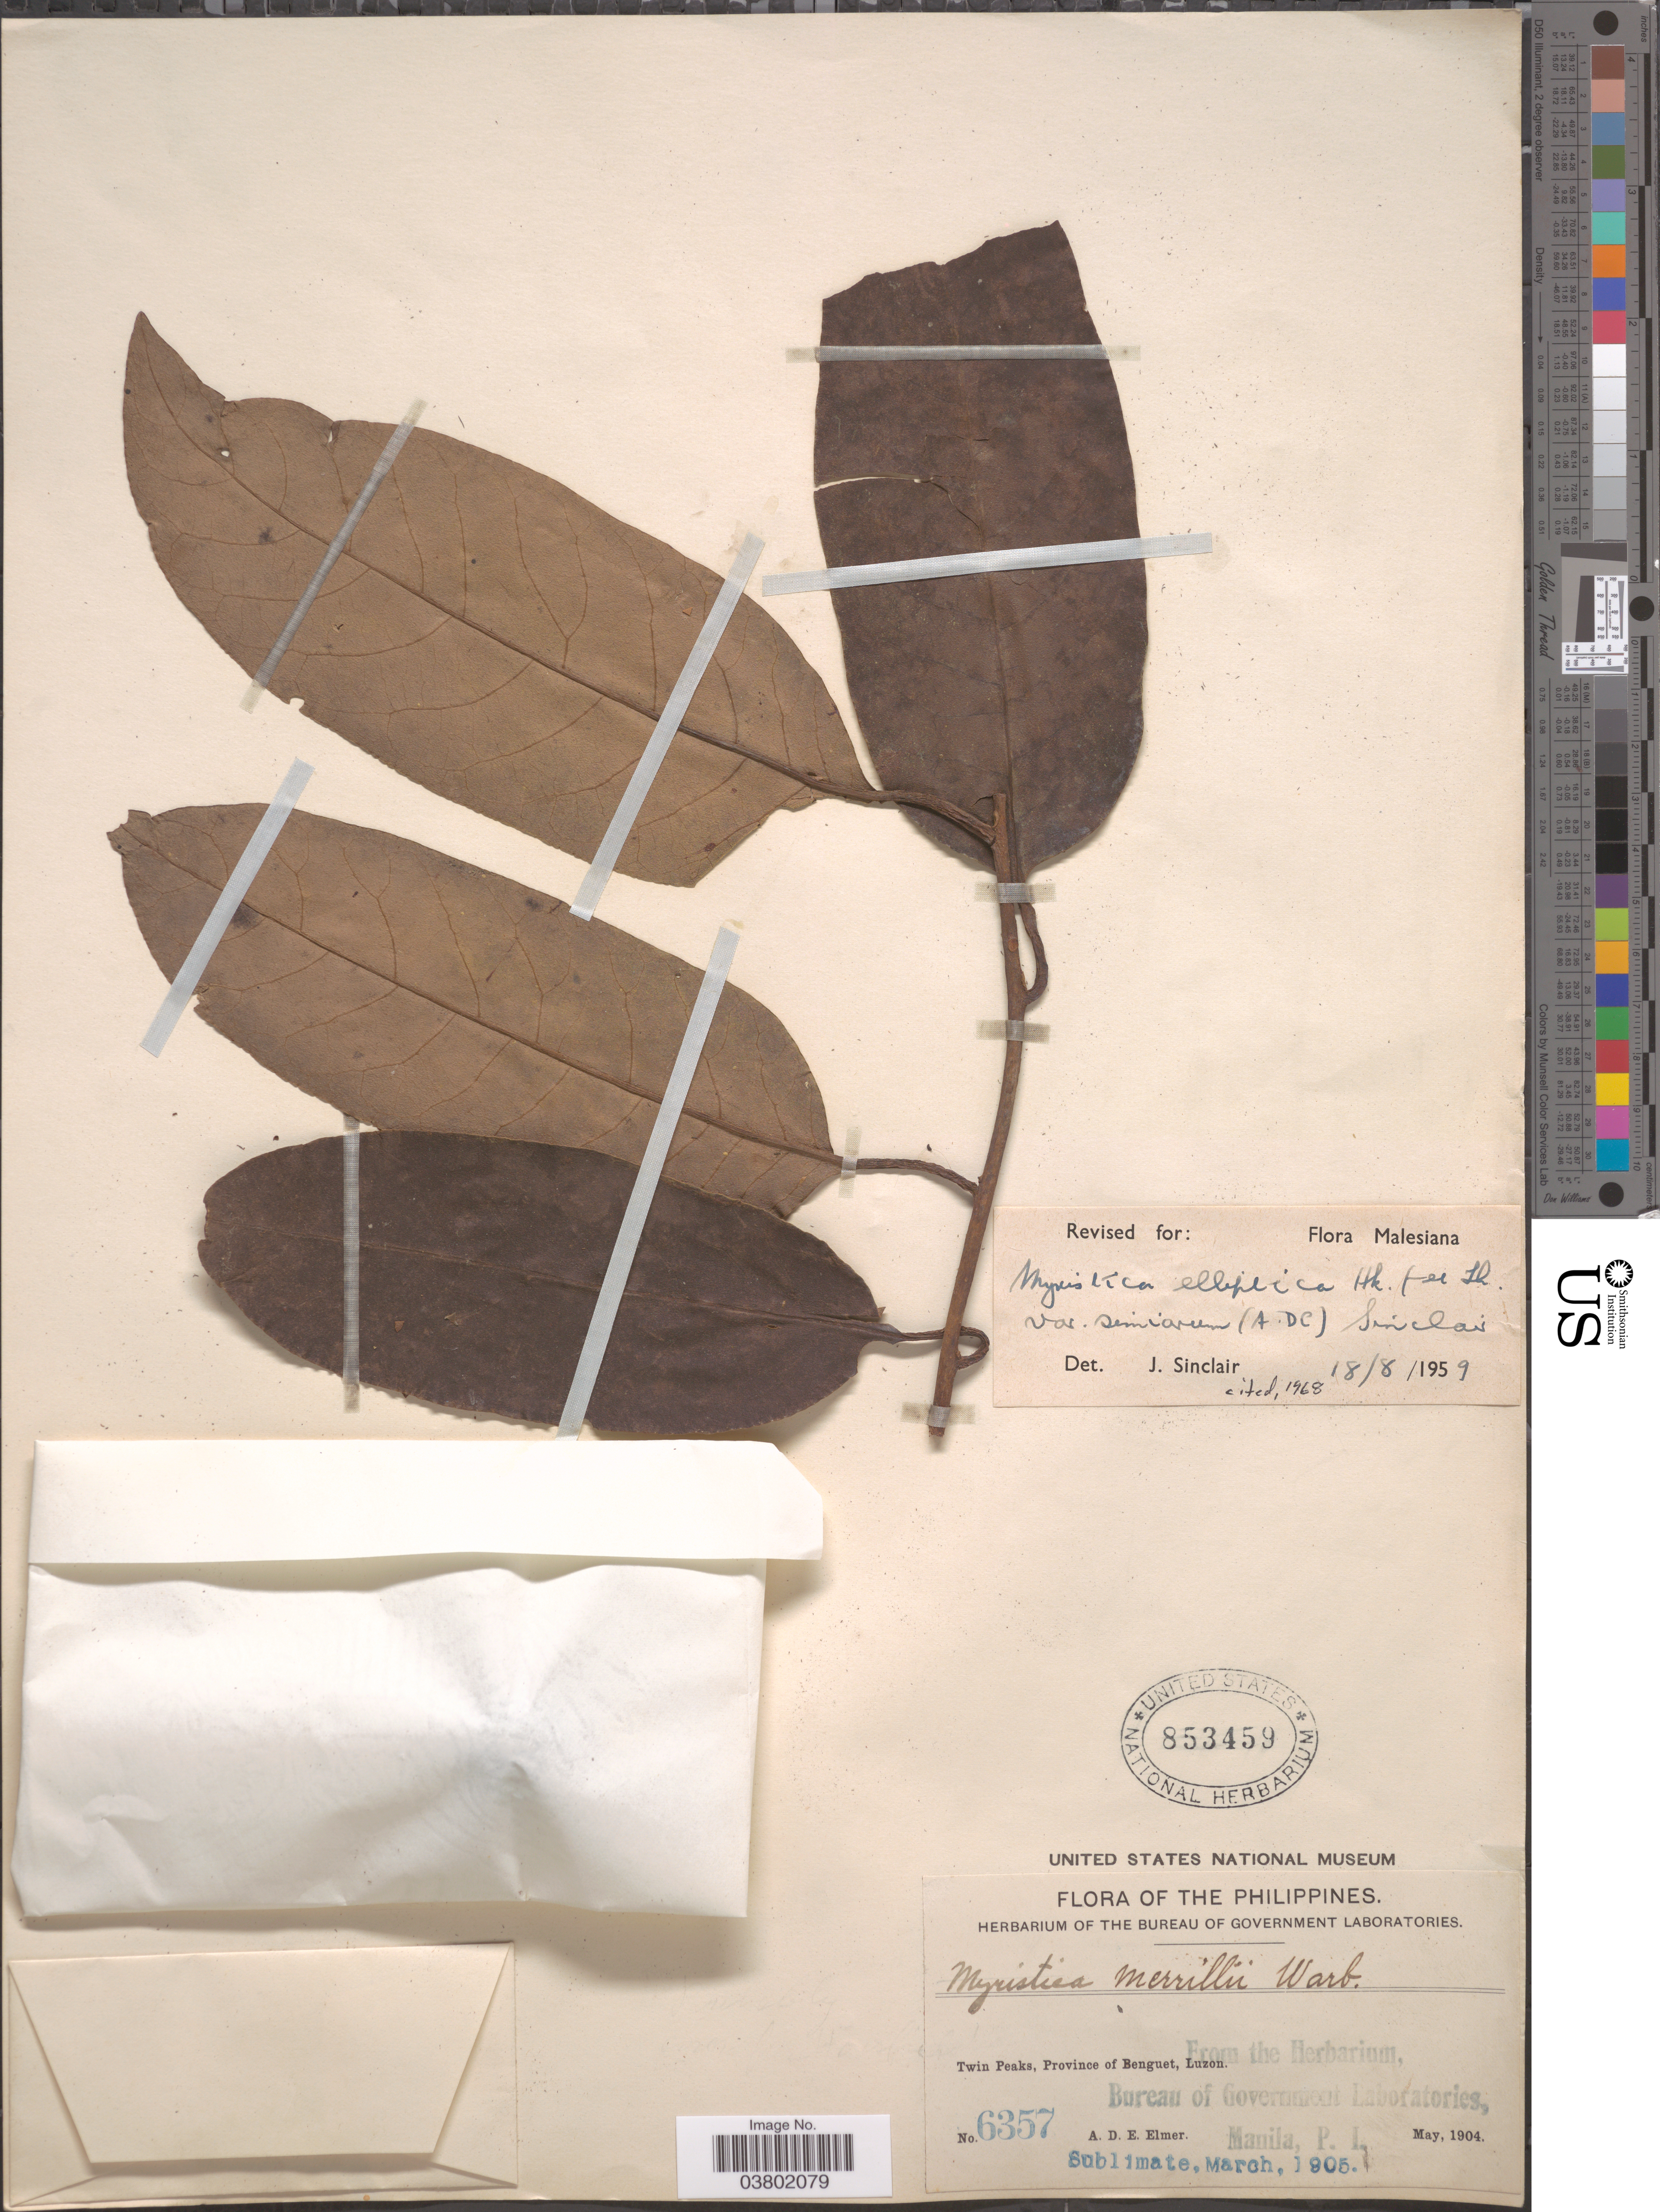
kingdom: Plantae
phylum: Tracheophyta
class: Magnoliopsida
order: Magnoliales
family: Myristicaceae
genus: Myristica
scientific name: Myristica elliptica var. simiarum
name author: (A. DC.) J. Sinclair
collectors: A. D. E. Elmer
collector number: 6357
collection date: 1904-05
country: Philippines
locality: Twin Peaks, Province of Benguet, Luzon.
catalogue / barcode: US 853459